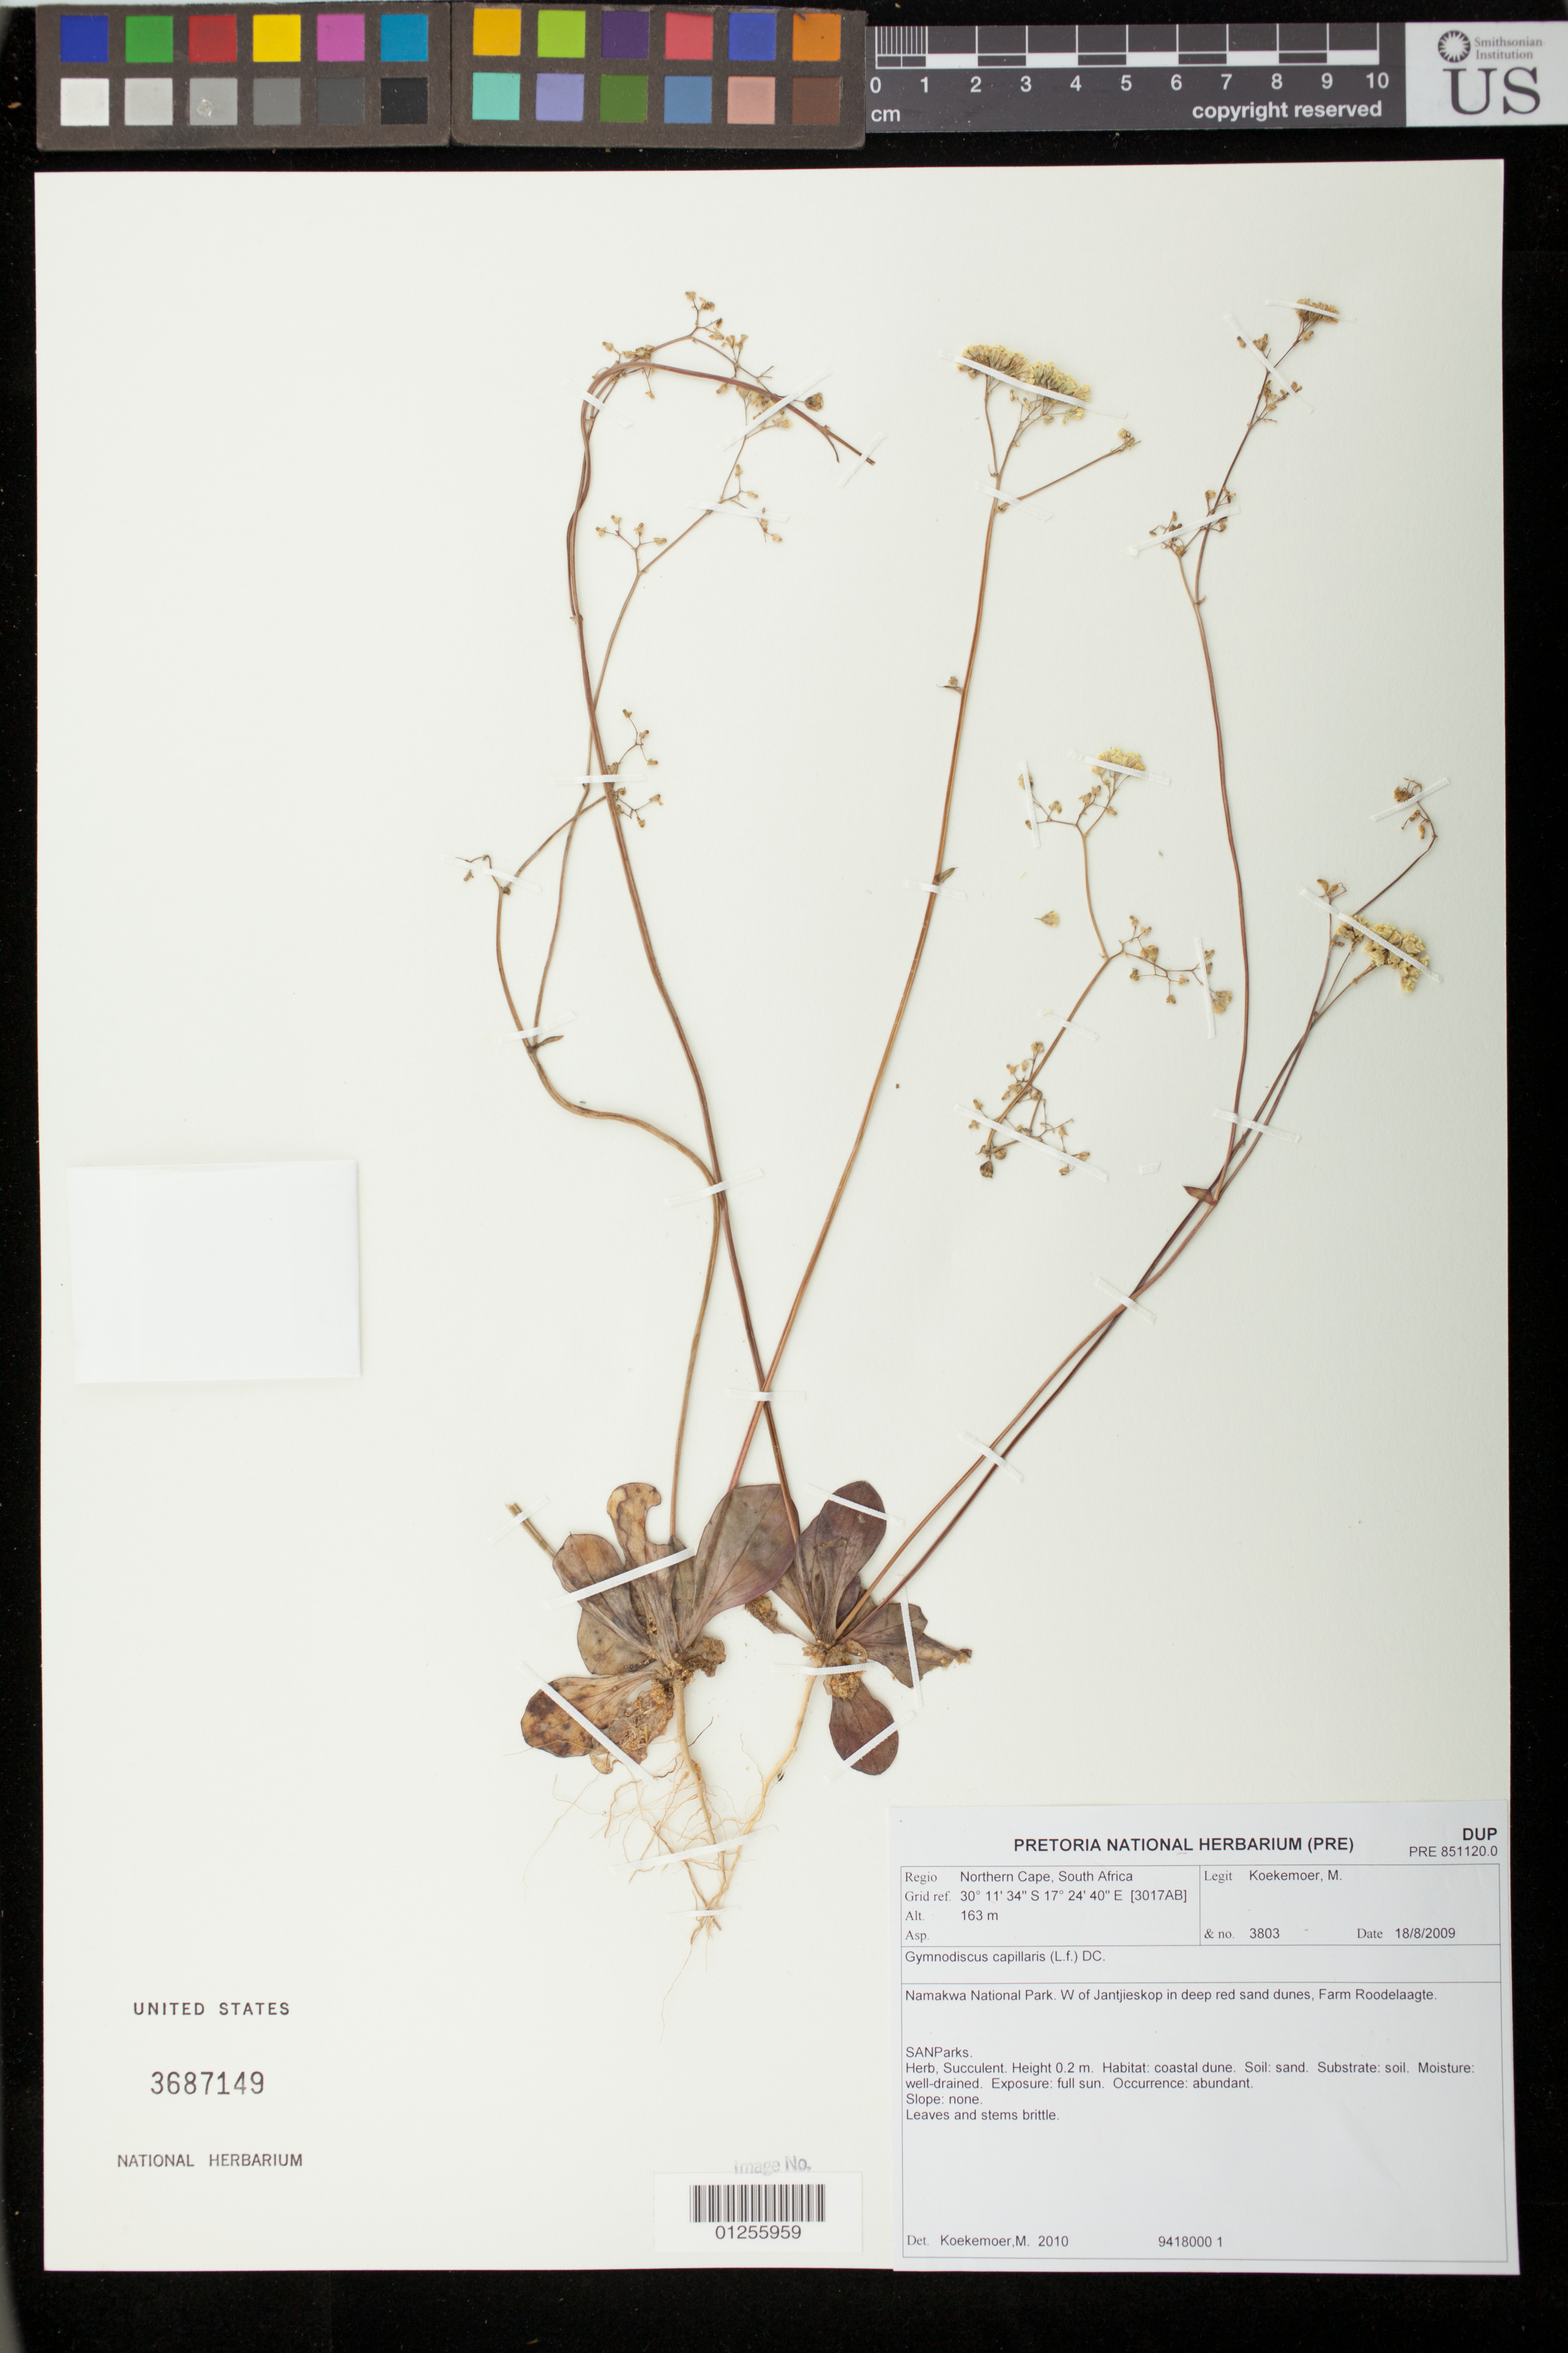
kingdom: Plantae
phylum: Tracheophyta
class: Magnoliopsida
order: Asterales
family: Asteraceae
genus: Gymnodiscus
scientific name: Gymnodiscus capillaris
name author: (L. f.) DC.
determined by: Koekemoer, M.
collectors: M. Koekemoer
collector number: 3803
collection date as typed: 18 August 2009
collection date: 2009-08-18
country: South Africa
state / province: Northern Cape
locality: Namakwa National Park. W of Jantjieskop in deep red sand dunes, Farm Roodelaagte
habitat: Coastal sand dunes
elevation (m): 163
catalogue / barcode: US 3687149